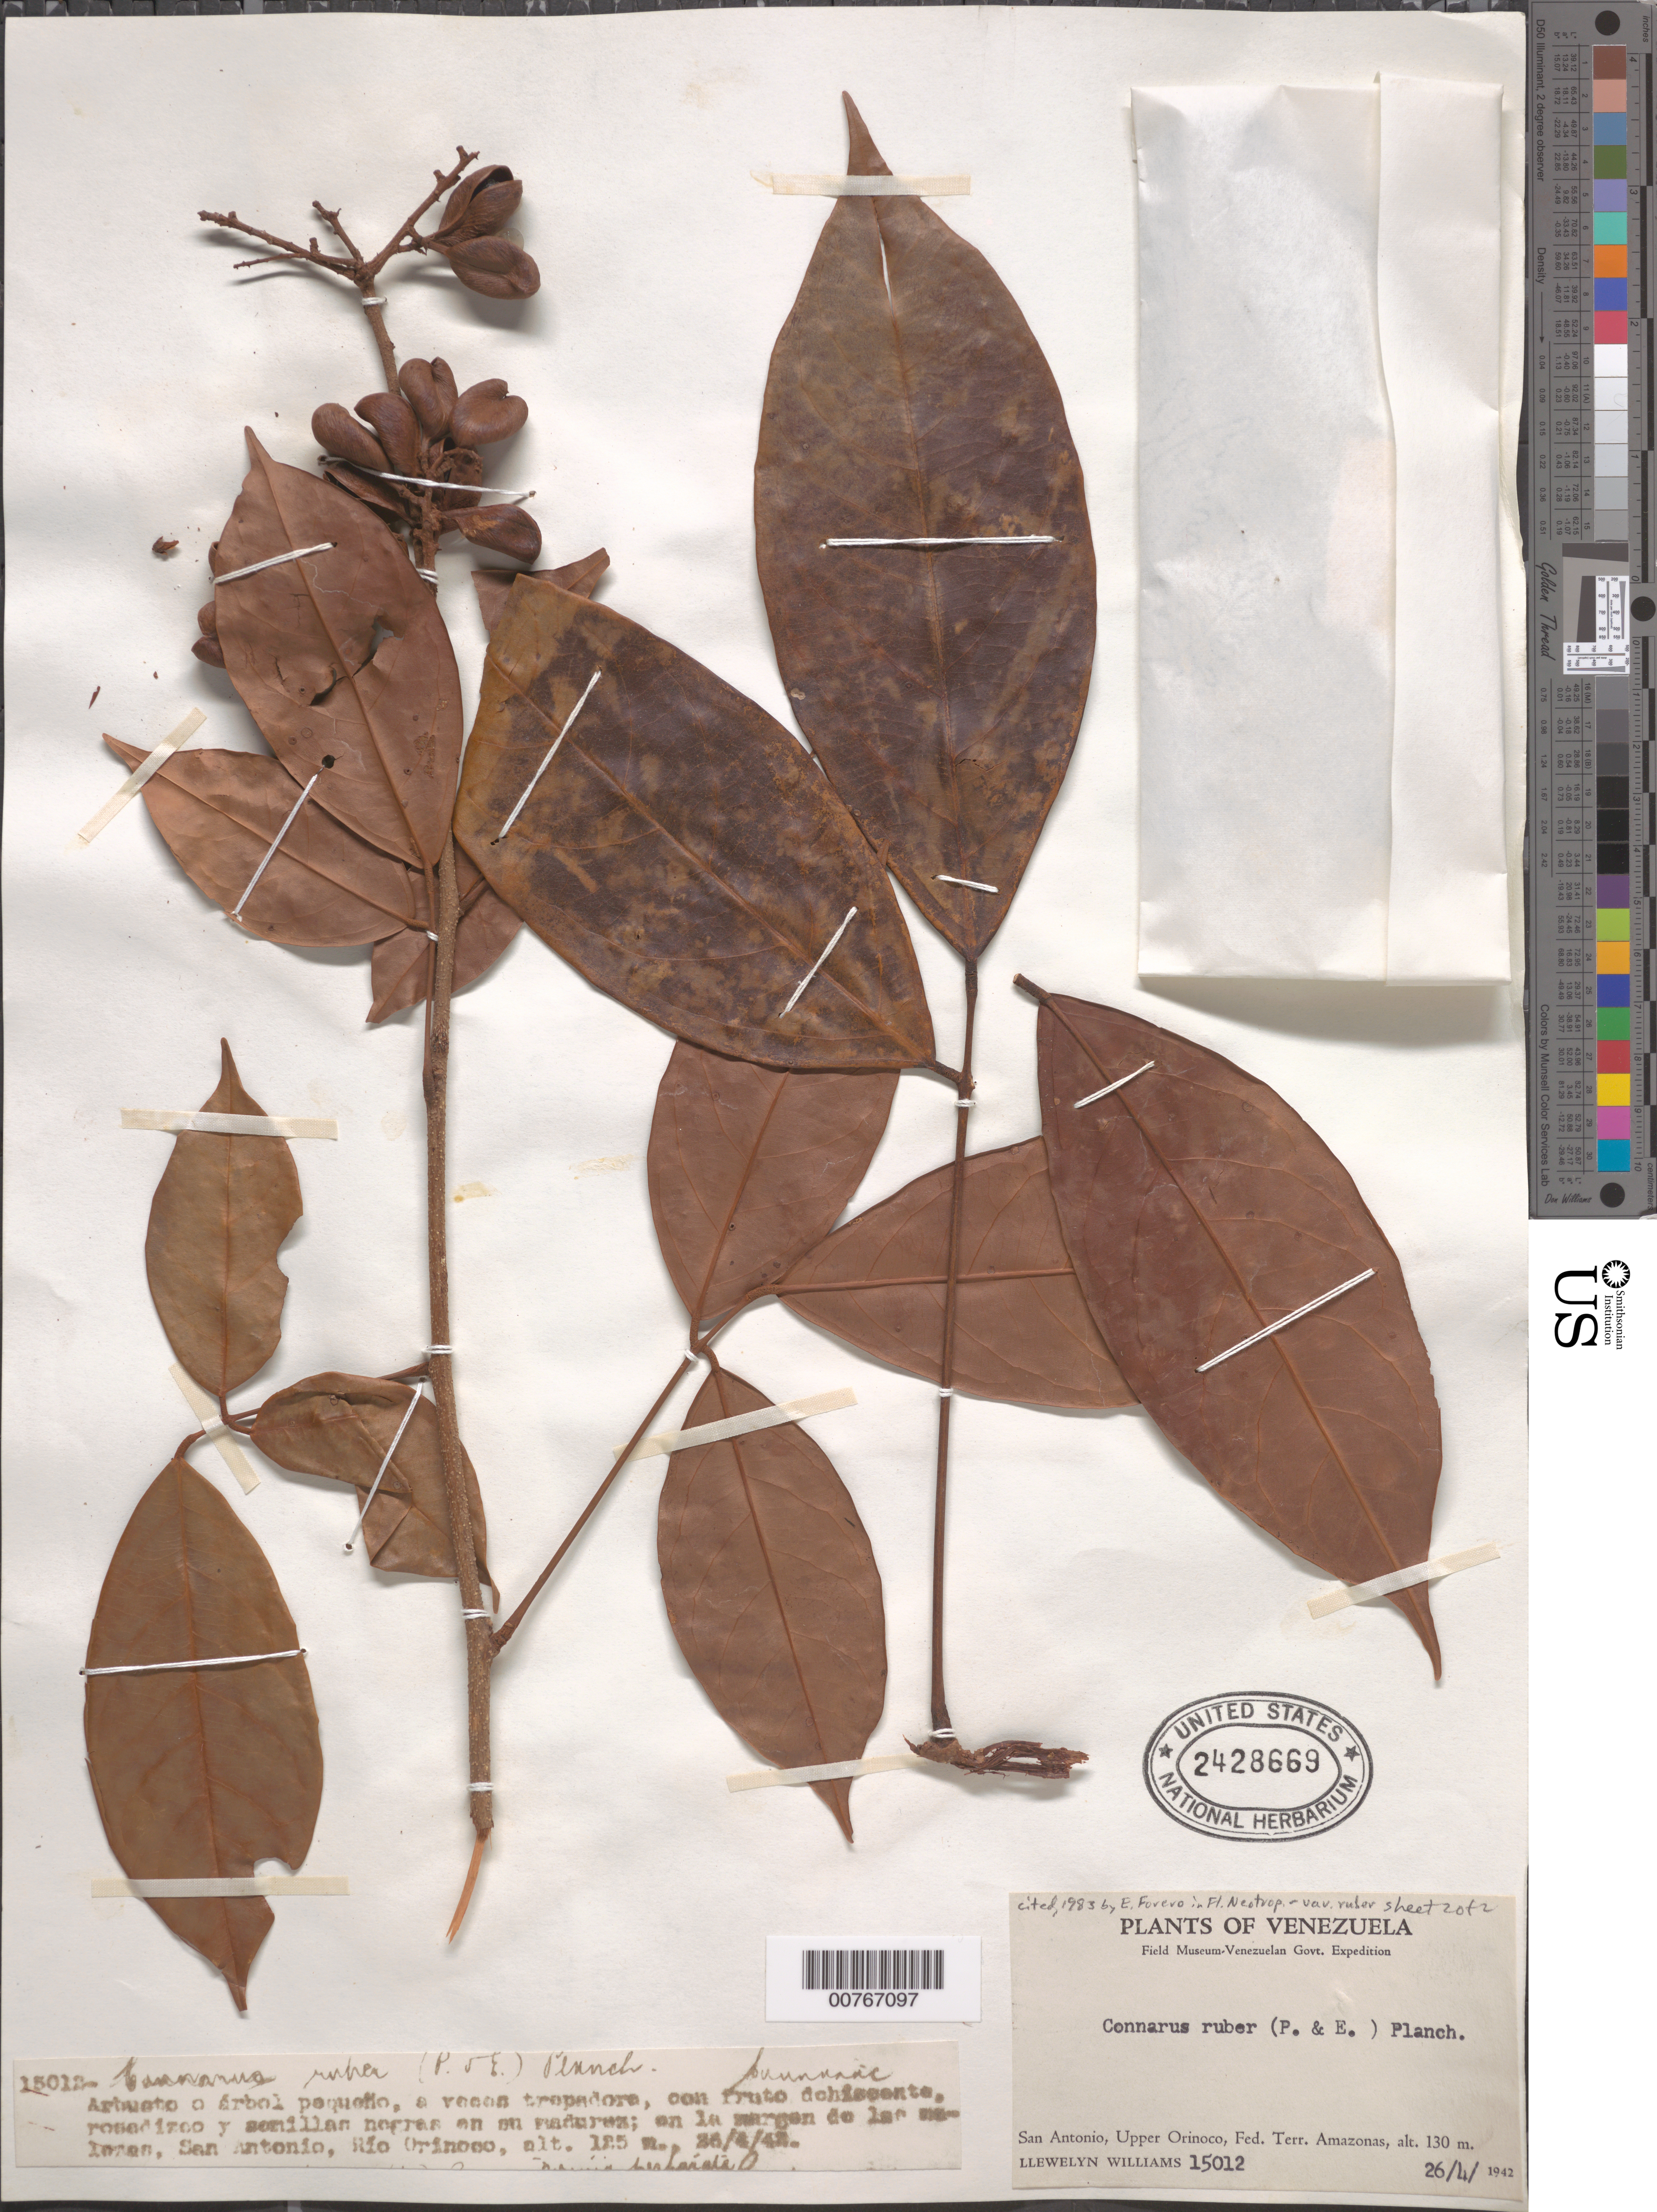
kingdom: Plantae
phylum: Tracheophyta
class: Magnoliopsida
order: Oxalidales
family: Connaraceae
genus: Connarus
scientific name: Connarus ruber var. ruber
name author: (Poepp. & Endl.) Planch.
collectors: Ll. Williams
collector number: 15012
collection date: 1942-04-26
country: Venezuela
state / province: Amazonas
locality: San Antonio, Upper Orinoco, Fed. Terr. Amazonas. Rio Orinoco.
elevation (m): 125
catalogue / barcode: US 2428669